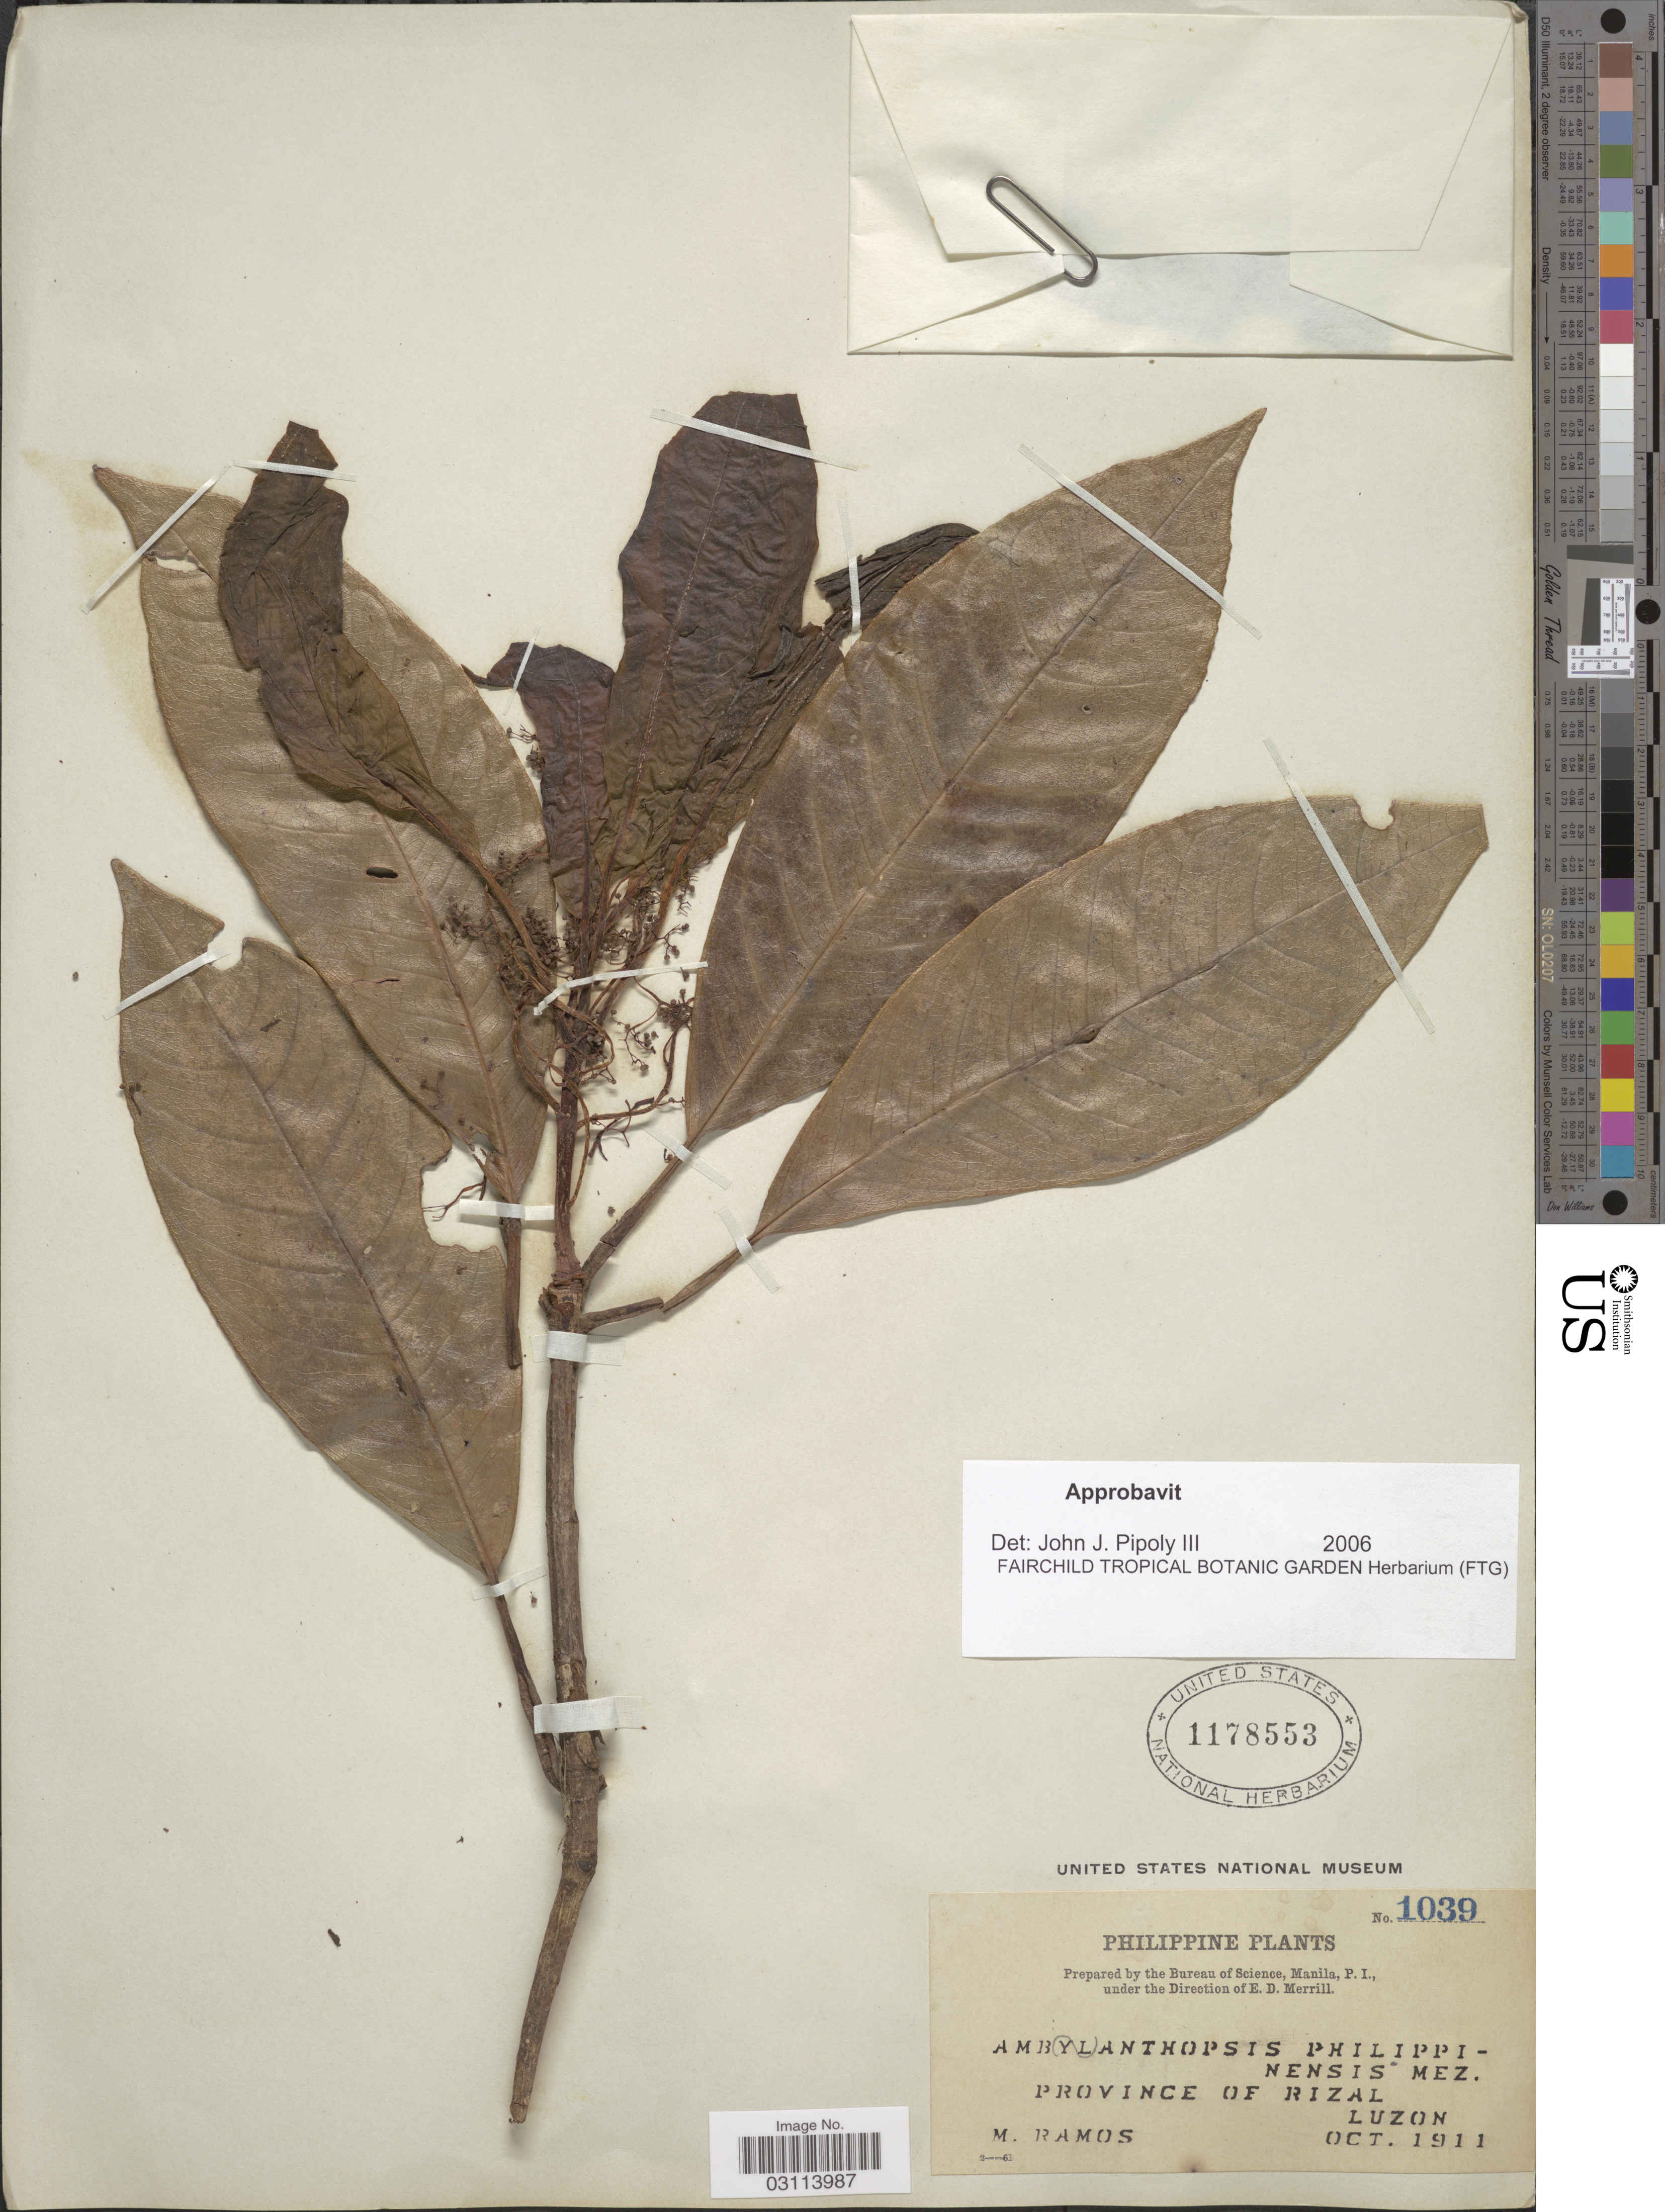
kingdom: Plantae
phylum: Tracheophyta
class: Magnoliopsida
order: Ericales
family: Primulaceae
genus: Amblyanthopsis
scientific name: Amblyanthopsis philippinensis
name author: Mez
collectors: M. Ramos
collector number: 1039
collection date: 1911-10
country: Philippines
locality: Province of Rizal, Luzon.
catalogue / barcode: US 1178553